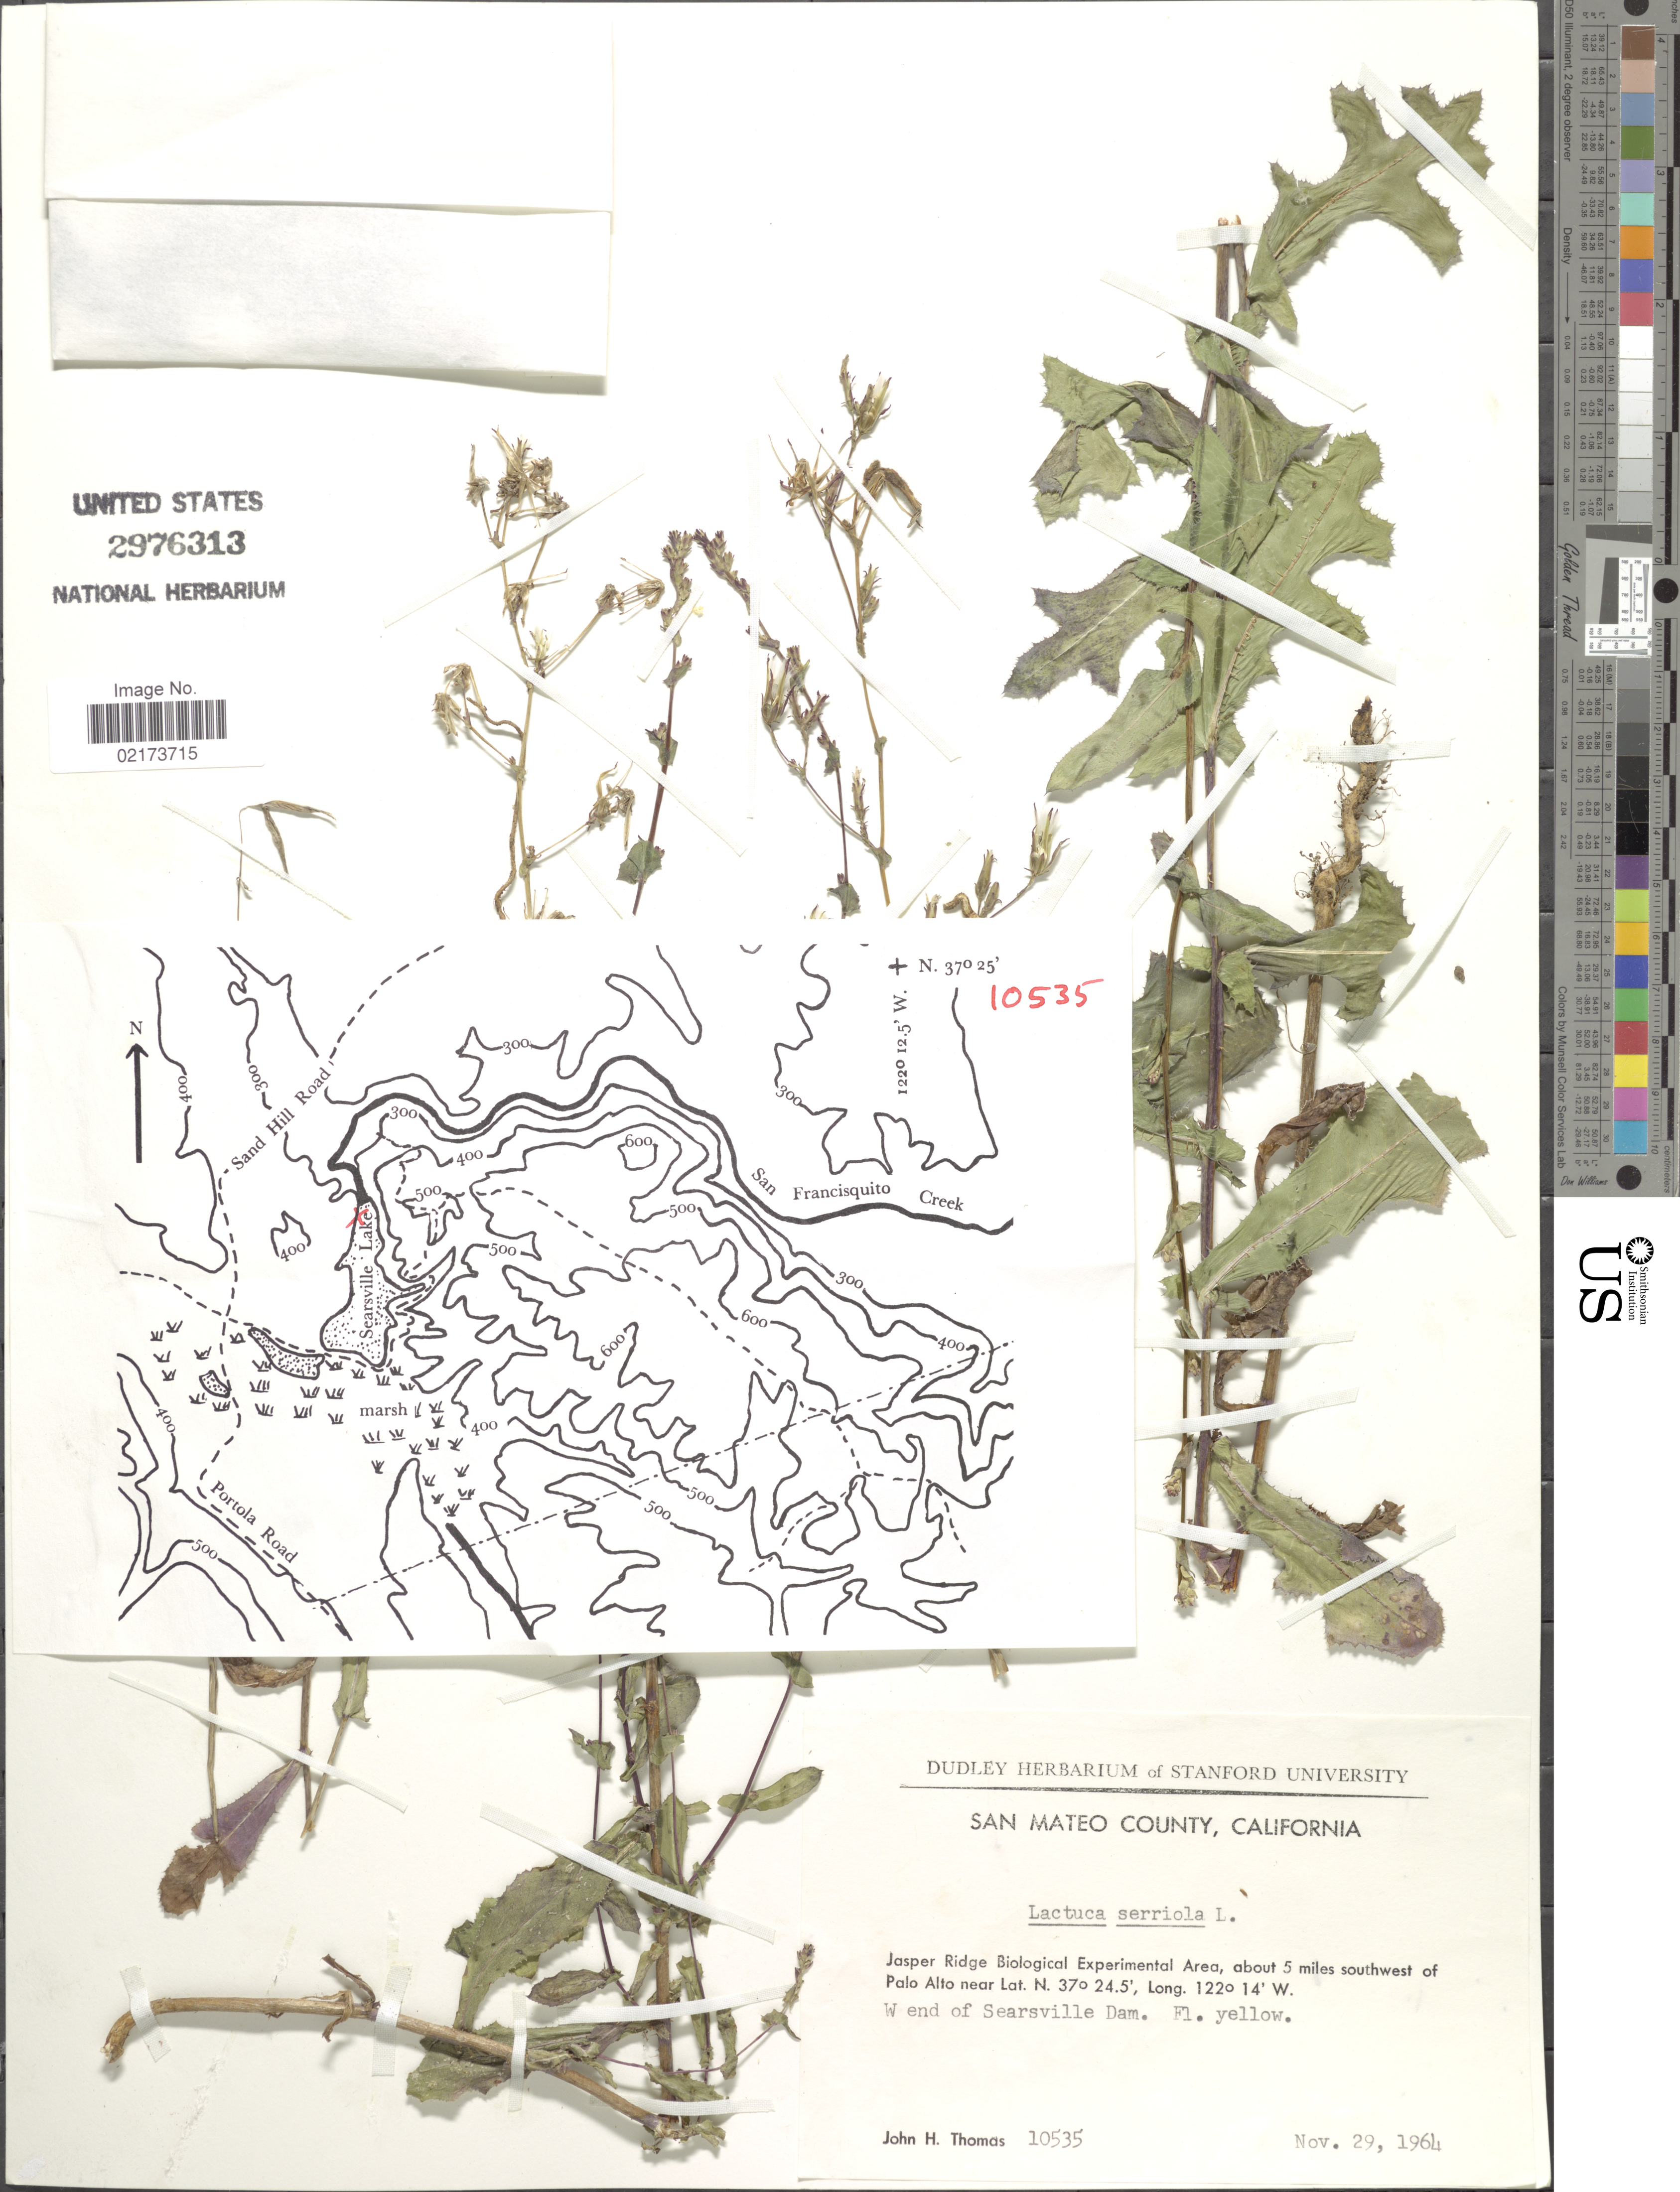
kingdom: Plantae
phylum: Tracheophyta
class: Magnoliopsida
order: Asterales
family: Asteraceae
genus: Lactuca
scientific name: Lactuca serriola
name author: L.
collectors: J. H. Thomas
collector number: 10535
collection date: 1964-11-29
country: United States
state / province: California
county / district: San Mateo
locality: San Mateo County, Jasper Ridge Biological Experimental Area, about 5 miles southwest of Palo Alto, W end of Searsville Dam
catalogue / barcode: US 2976313